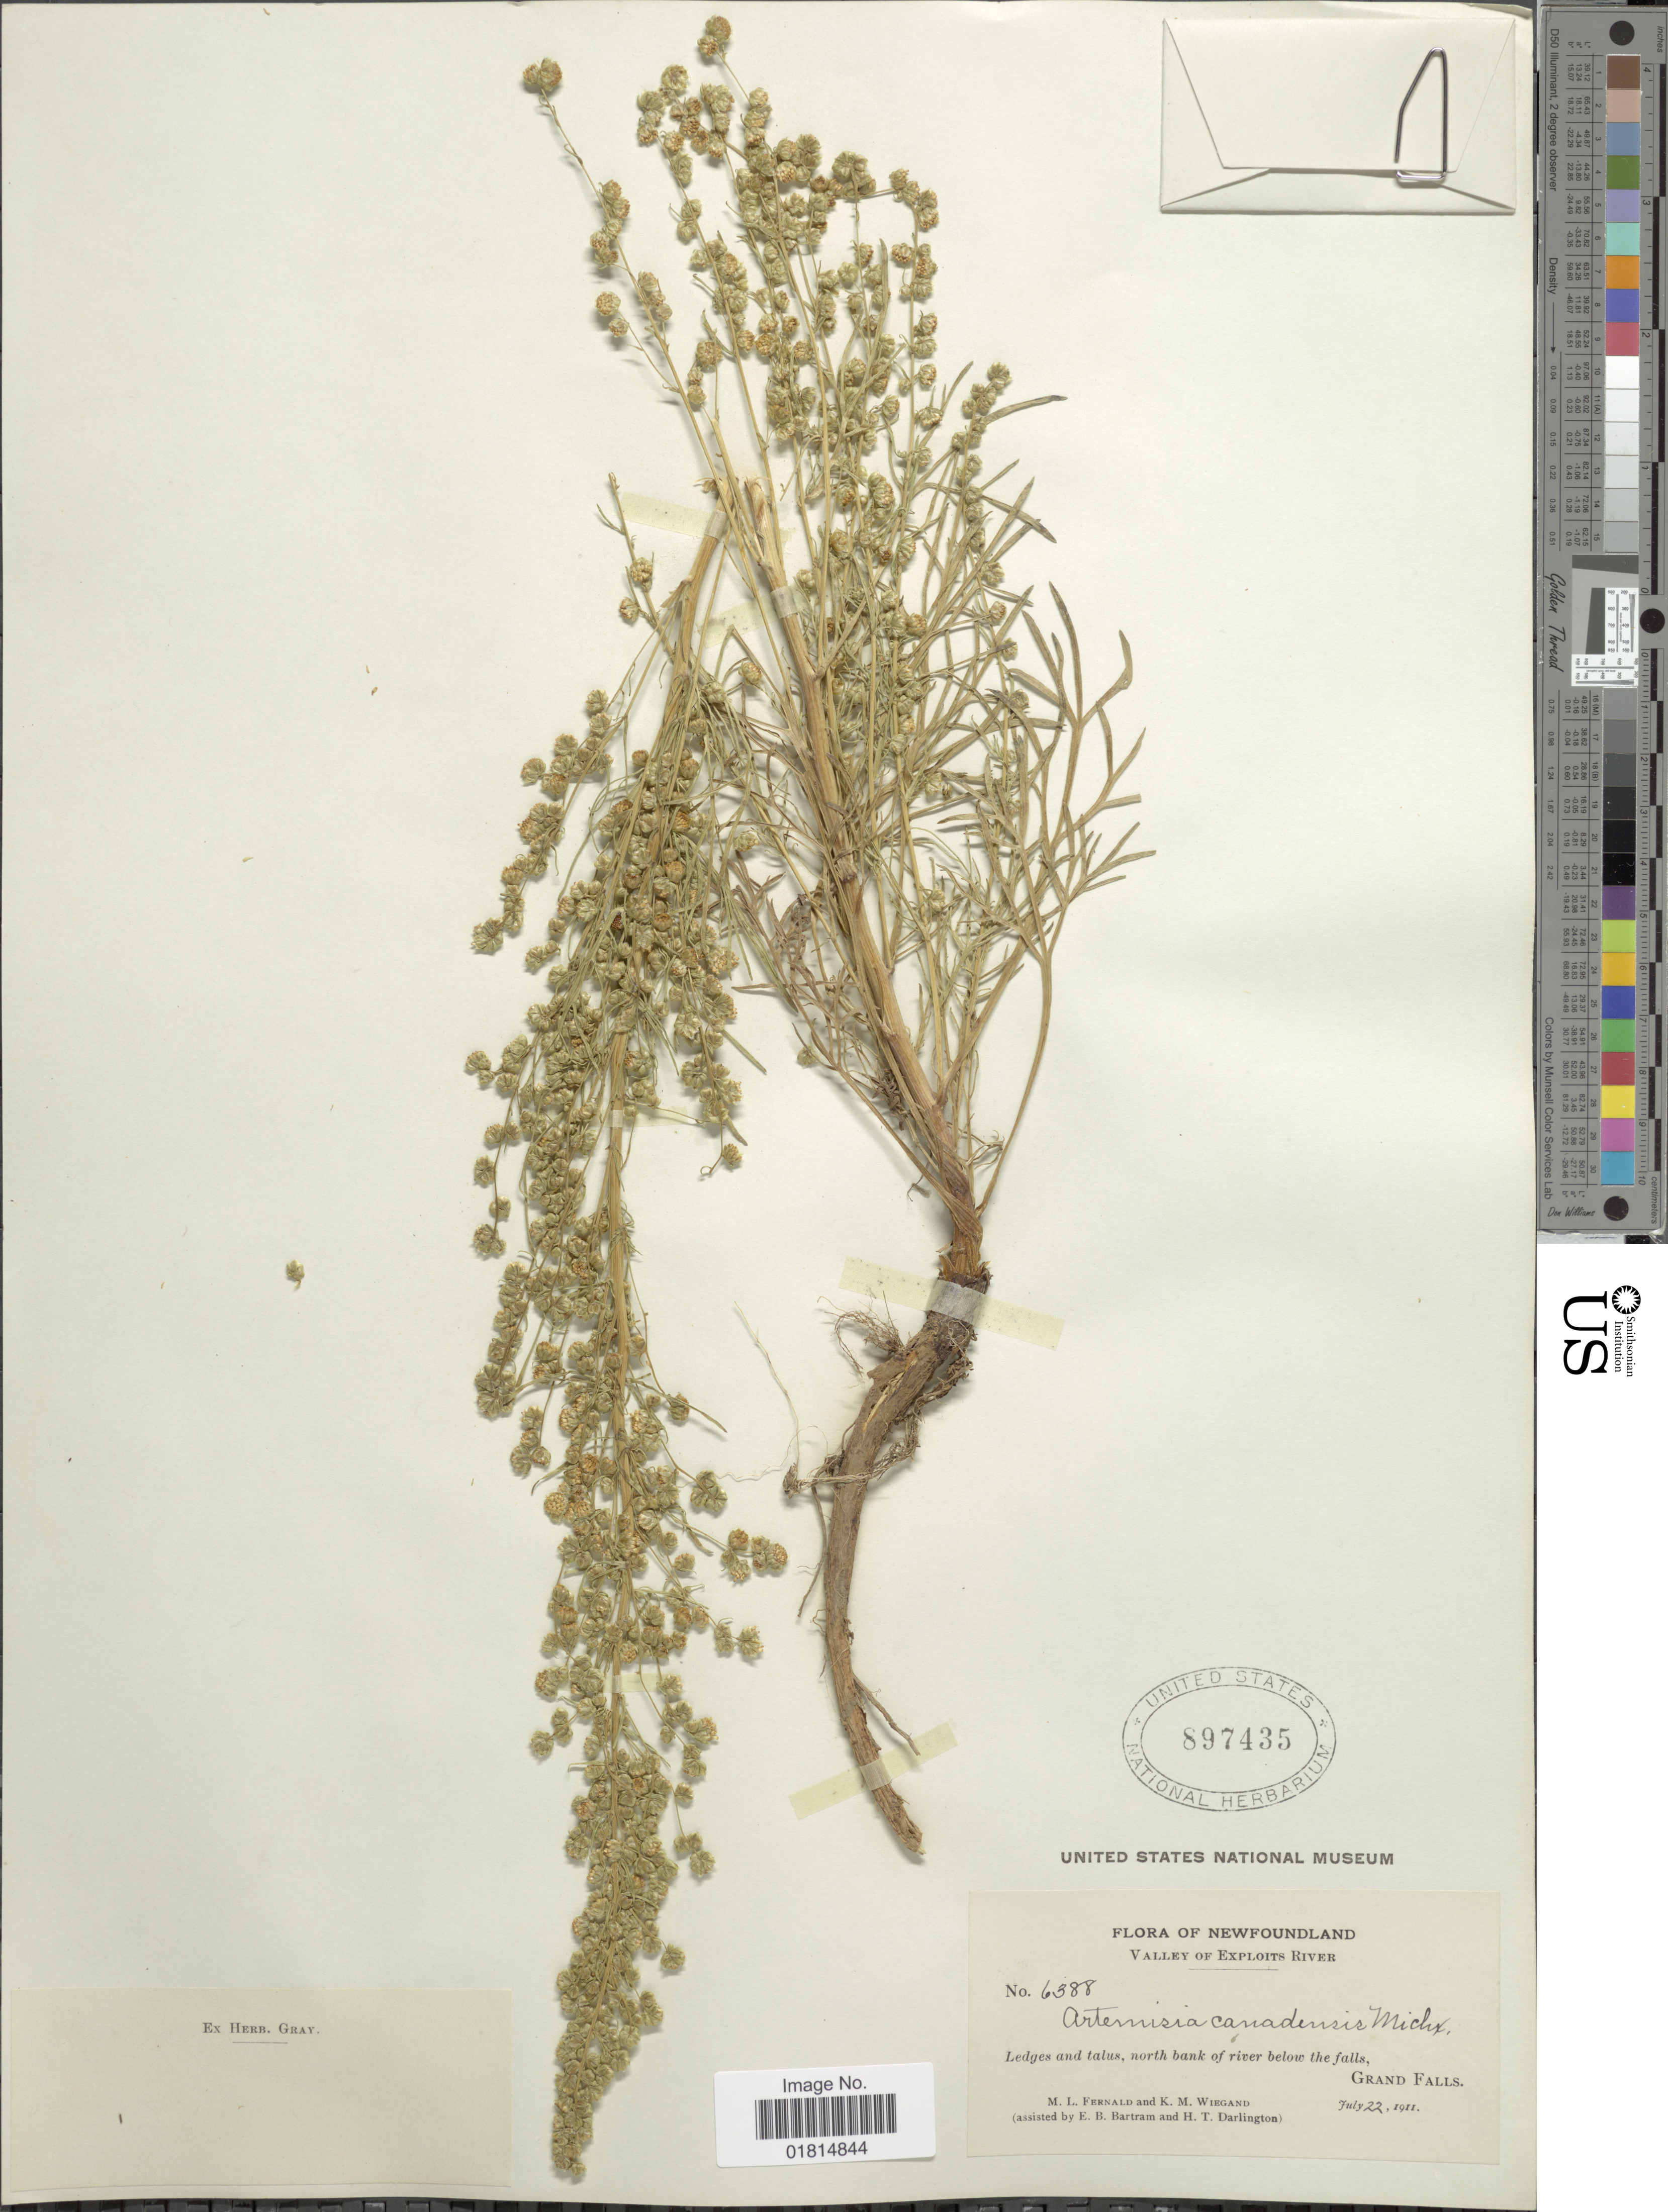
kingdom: Plantae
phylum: Tracheophyta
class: Magnoliopsida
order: Asterales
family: Asteraceae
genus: Artemisia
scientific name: Artemisia canadensis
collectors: M. L. Fernald, K. M. Wiegand, E. B. Bartram & H. Darlington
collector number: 6388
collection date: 1911-07-22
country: Canada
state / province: Newfoundland and Labrador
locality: Valley of Exploits River. Ledges and talus, north bank of river below the falls, Grand Falls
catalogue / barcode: US 897435